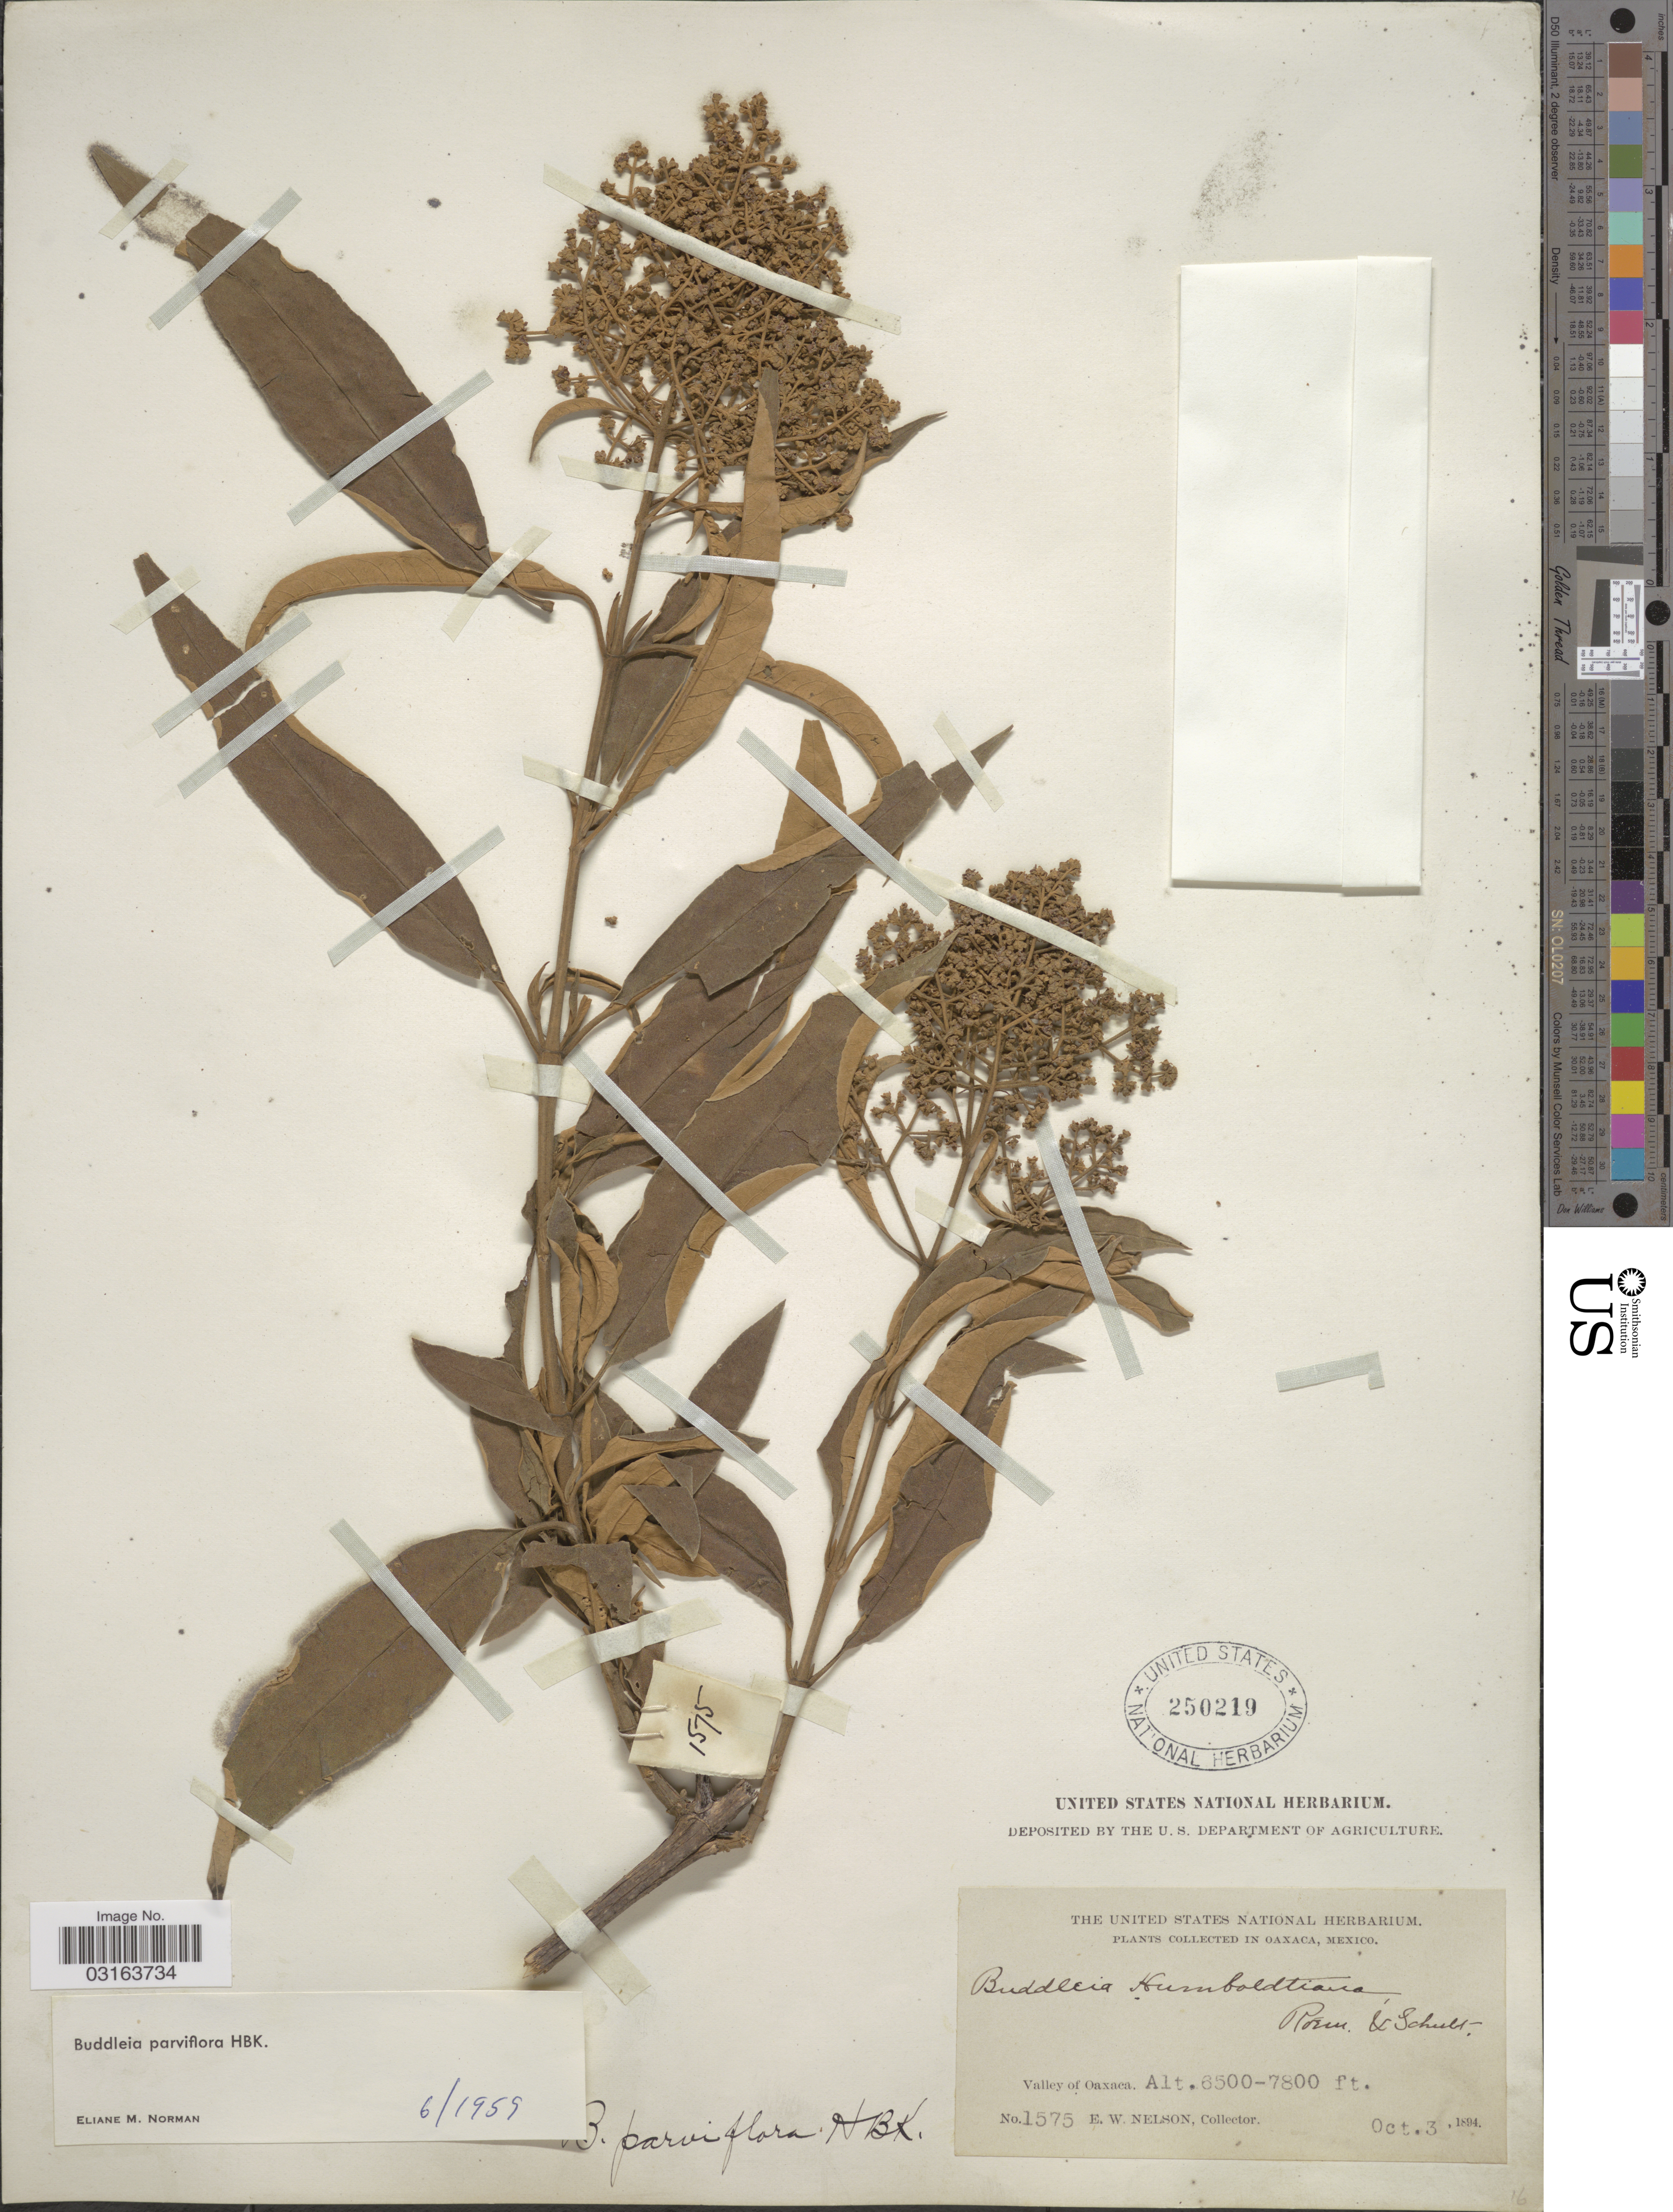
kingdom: Plantae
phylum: Tracheophyta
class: Magnoliopsida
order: Lamiales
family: Scrophulariaceae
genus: Buddleja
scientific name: Buddleja parviflora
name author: Kunth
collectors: E. W. Nelson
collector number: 1575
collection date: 1894-10-13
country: Mexico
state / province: Oaxaca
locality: Valley of Oaxaca.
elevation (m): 1981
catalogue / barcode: US 250219